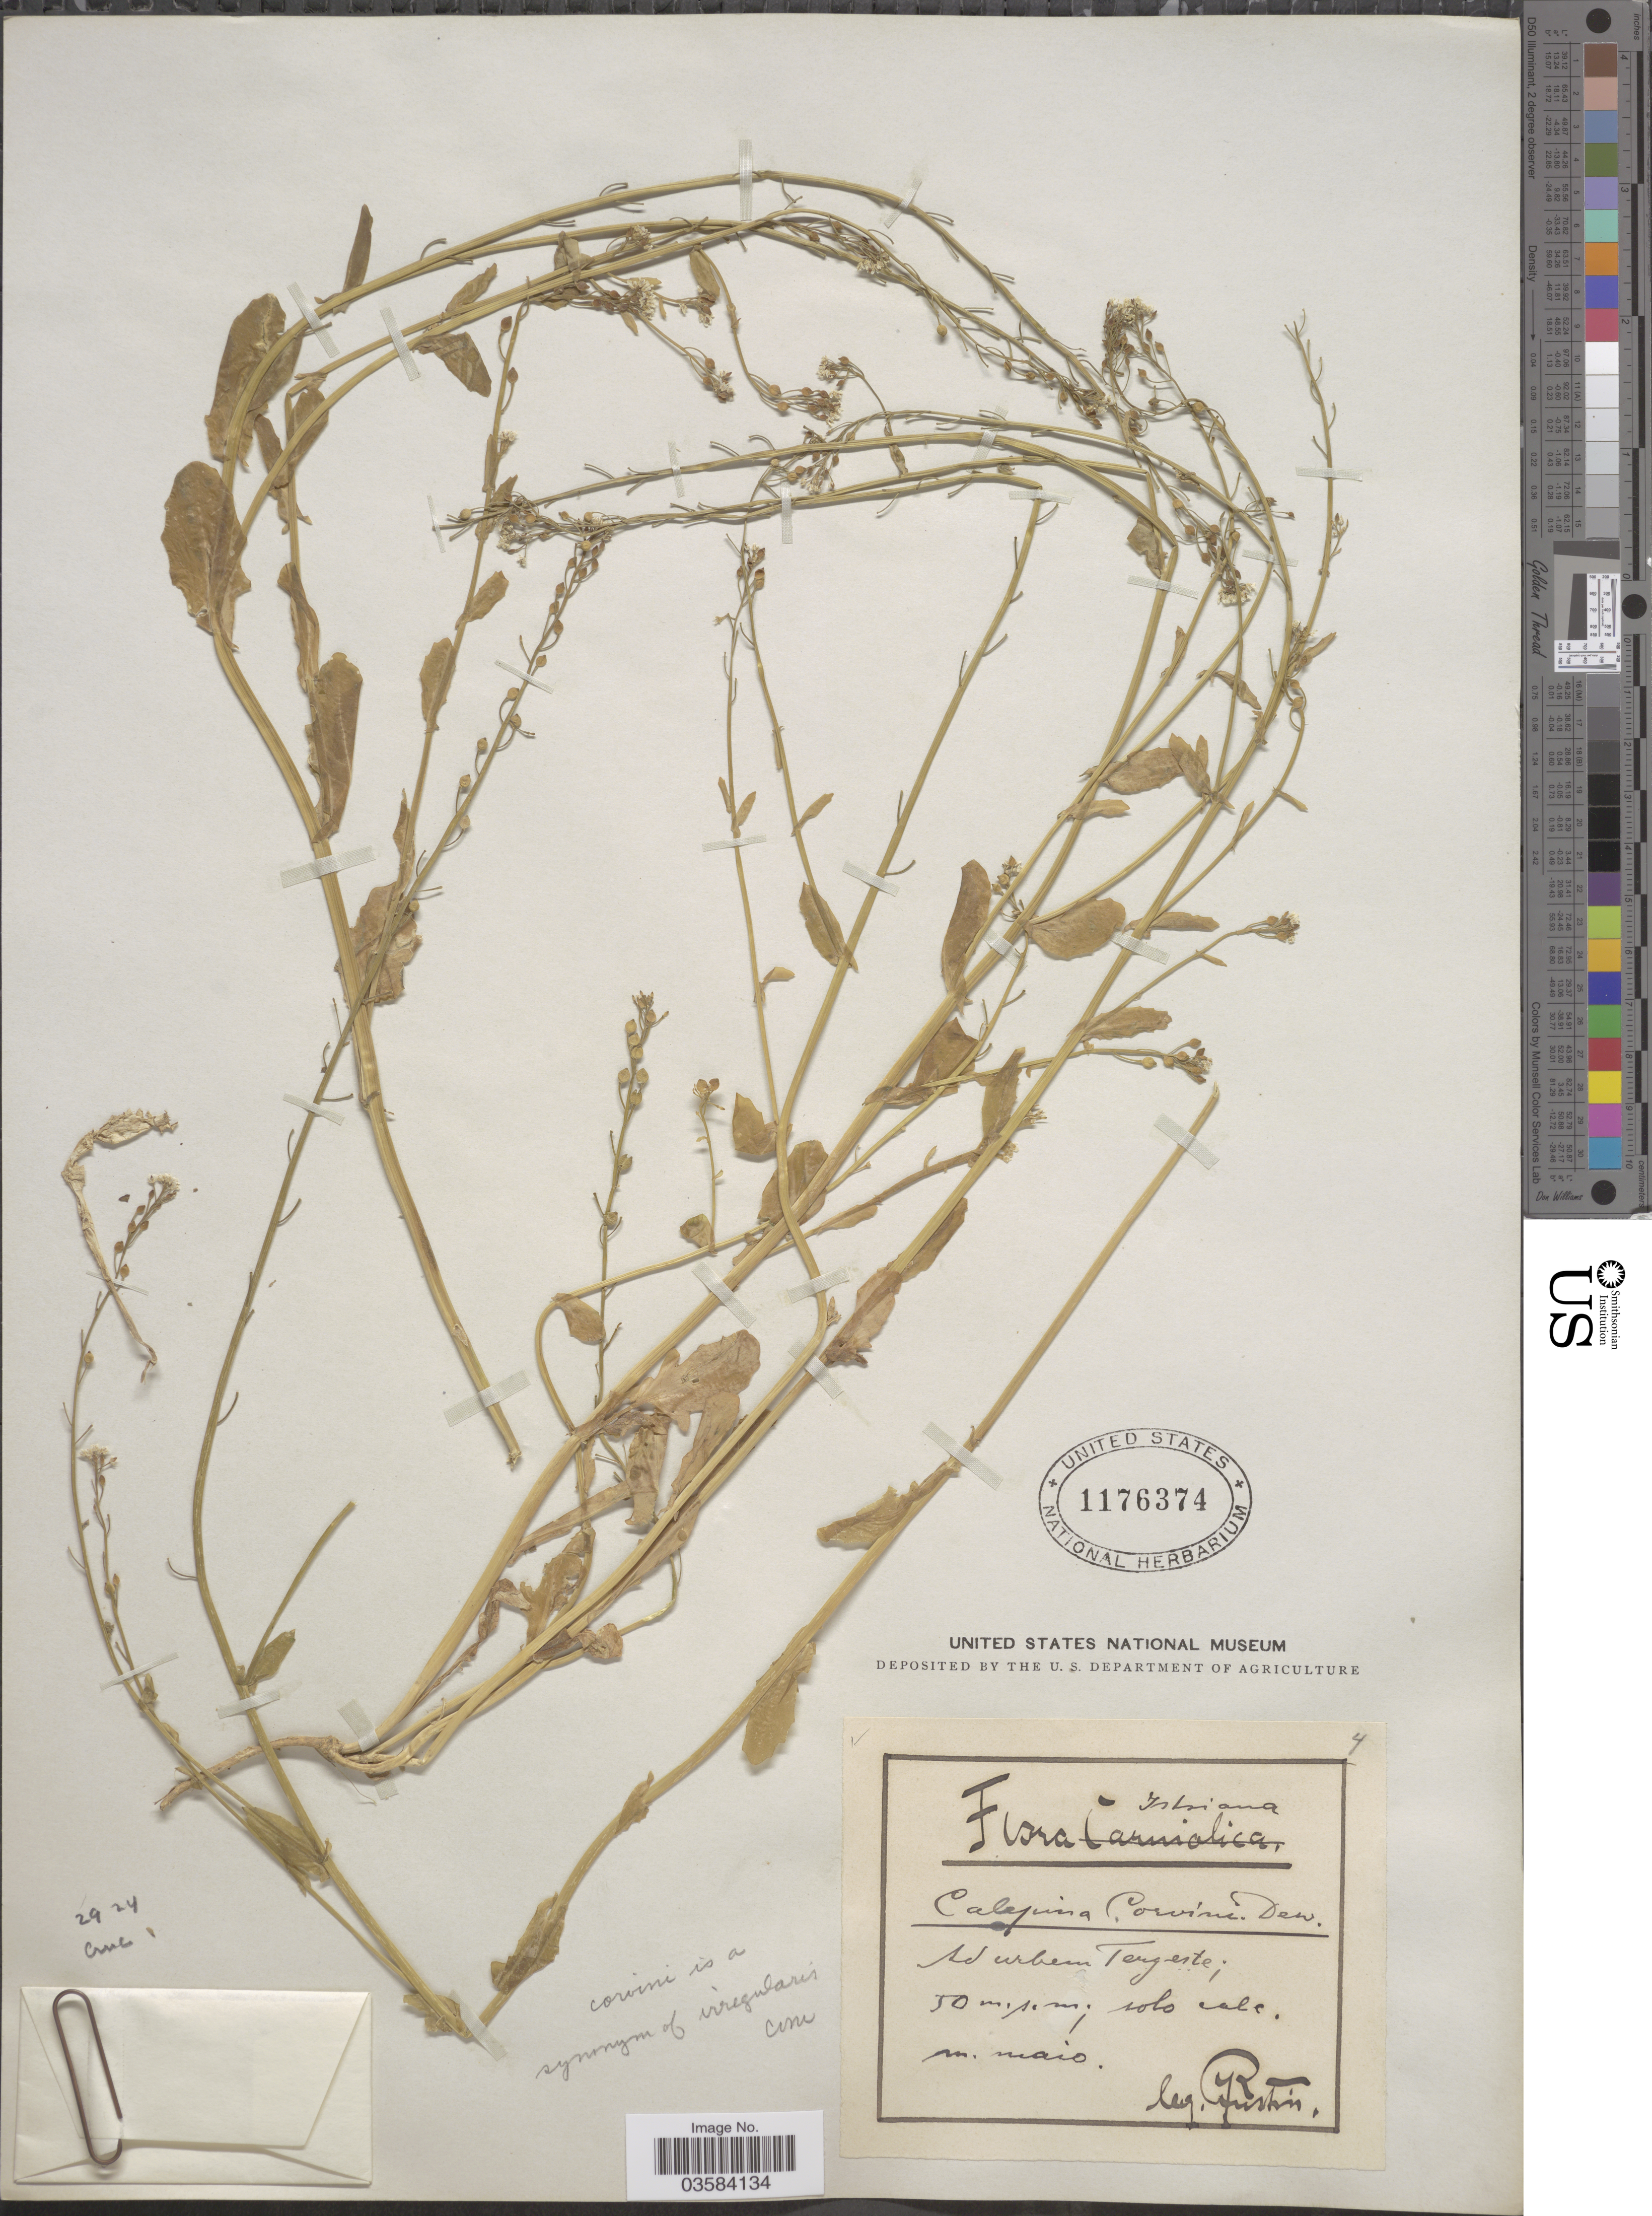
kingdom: Plantae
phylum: Tracheophyta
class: Magnoliopsida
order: Brassicales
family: Brassicaceae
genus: Calepina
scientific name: Calepina corvini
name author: (All.) Desv.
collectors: R. Fustin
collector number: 4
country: Italy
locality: Ad urbem Tergeste.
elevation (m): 50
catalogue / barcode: US 1176374